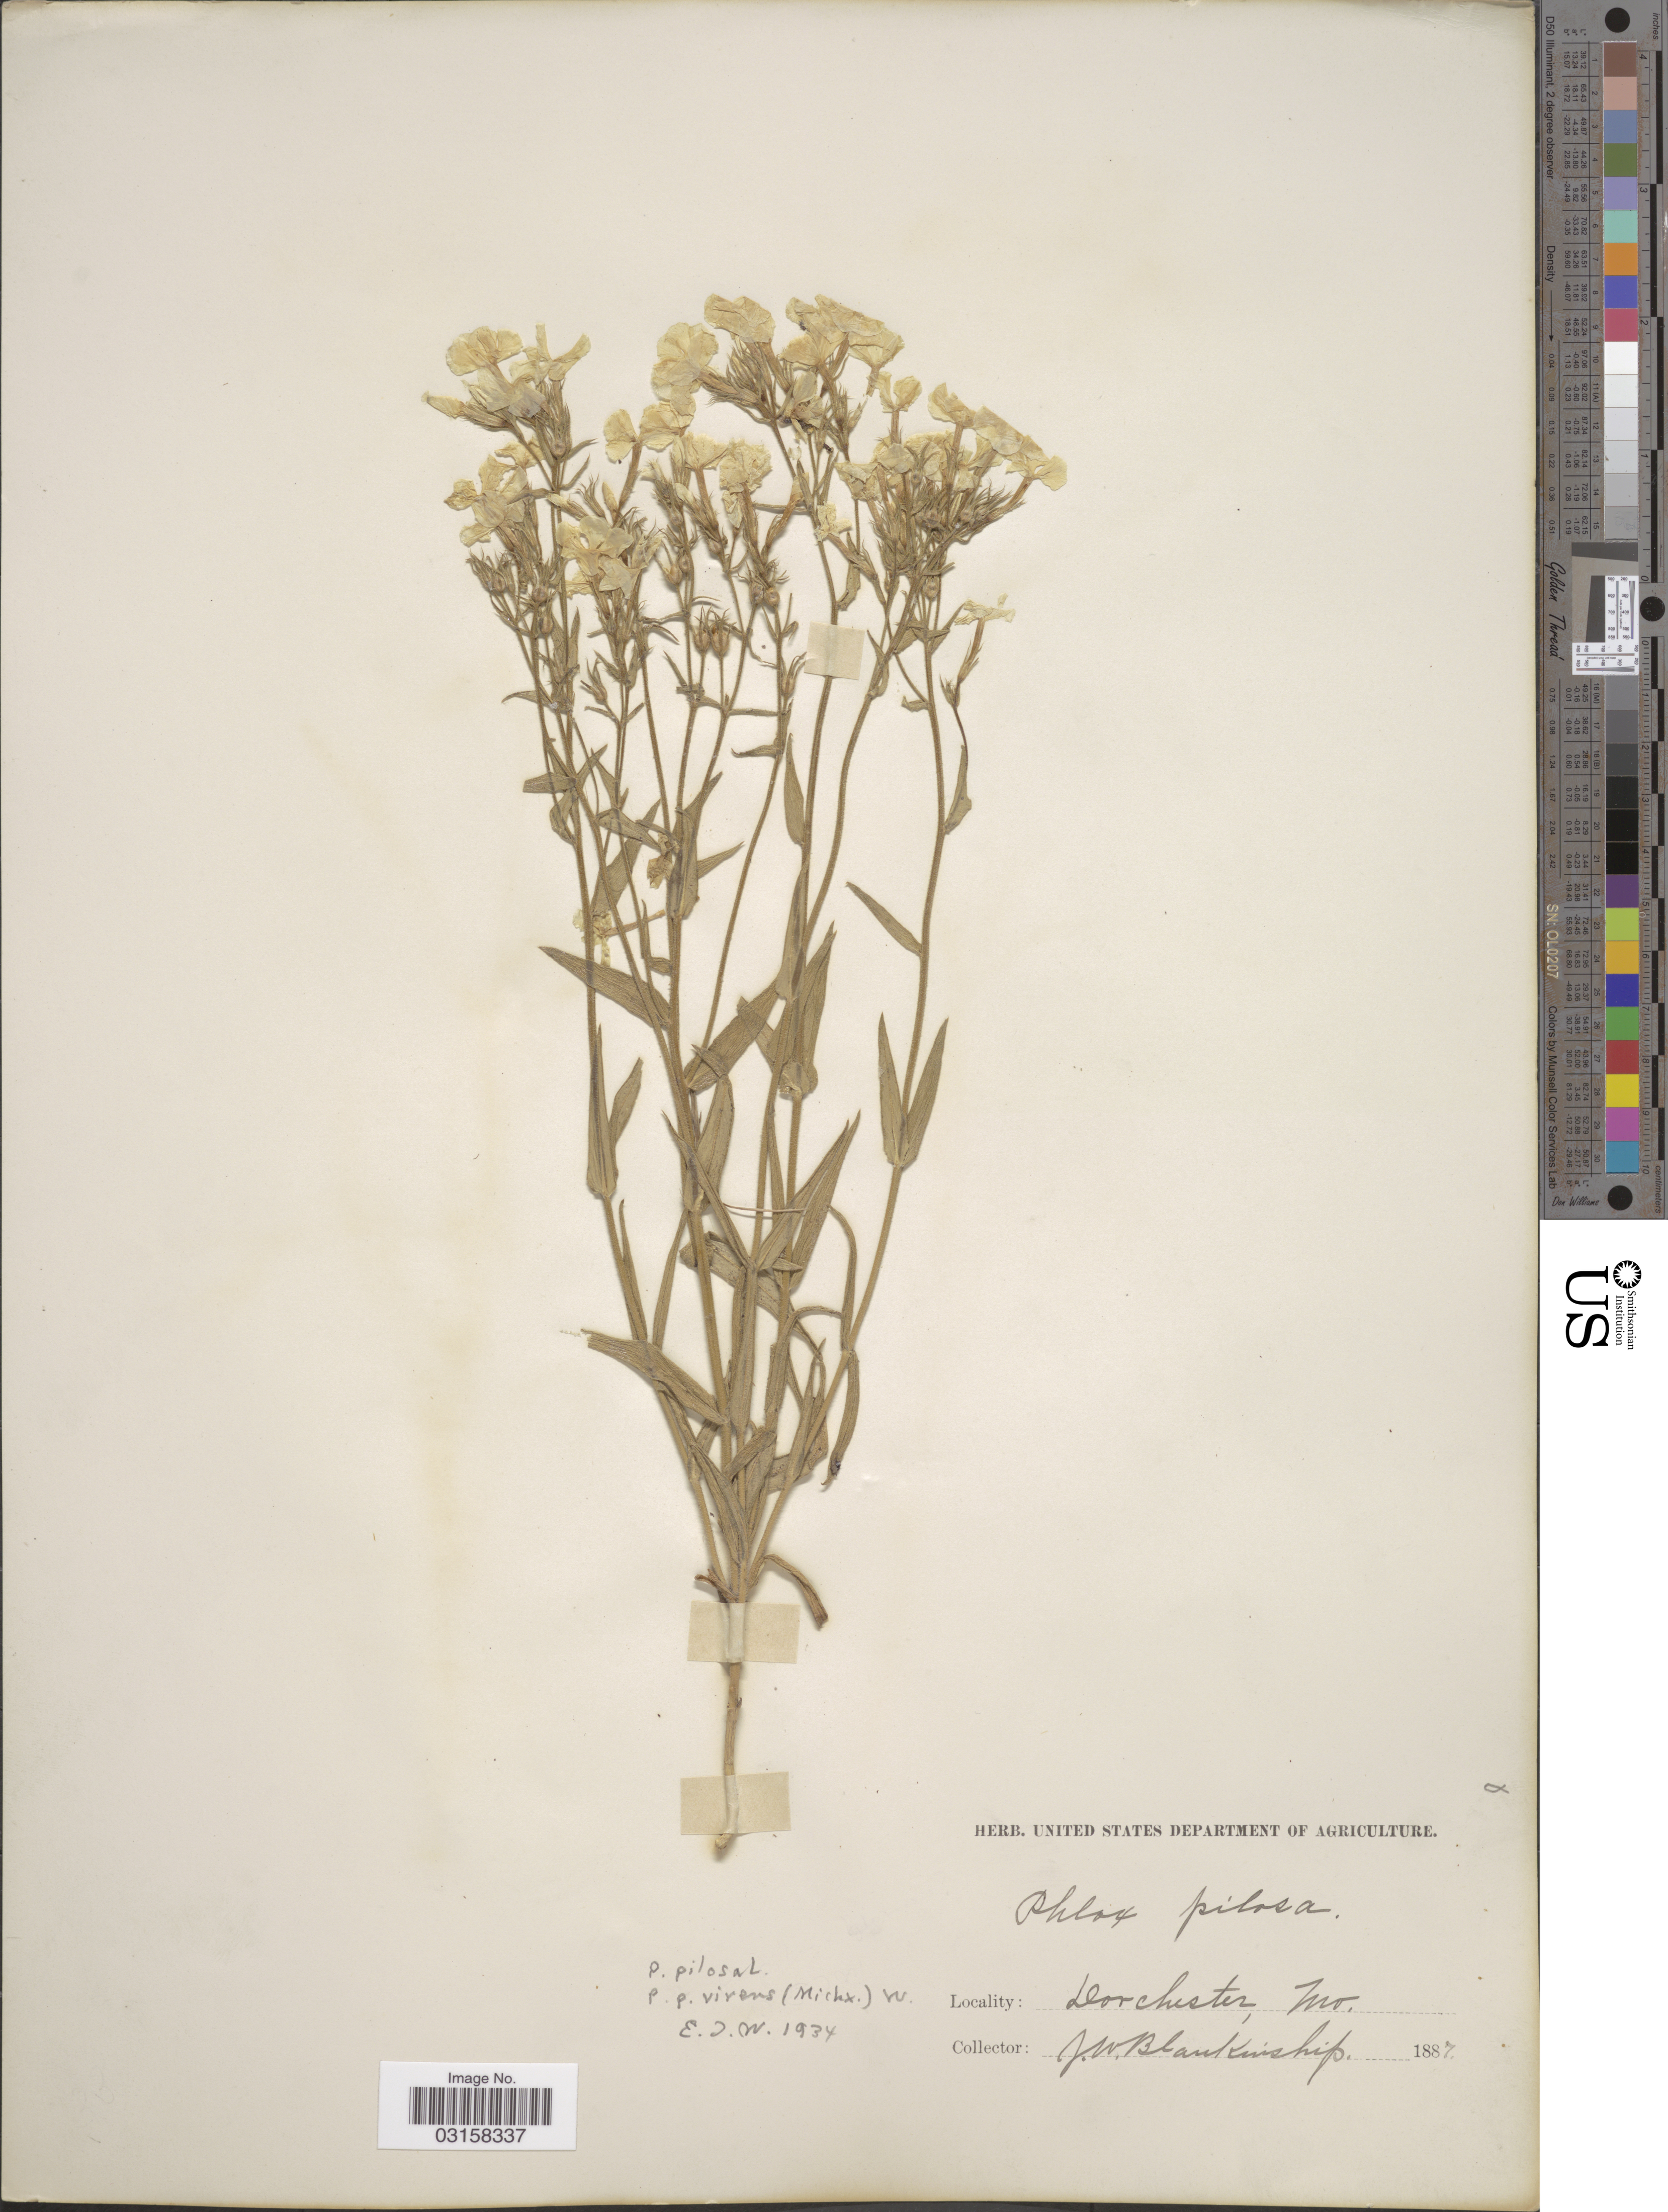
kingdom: Plantae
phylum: Tracheophyta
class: Magnoliopsida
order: Ericales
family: Polemoniaceae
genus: Phlox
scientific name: Phlox pilosa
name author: L.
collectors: J. W. Blankinship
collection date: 1877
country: United States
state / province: Missouri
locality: Dorchester, Mo.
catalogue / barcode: US 103194